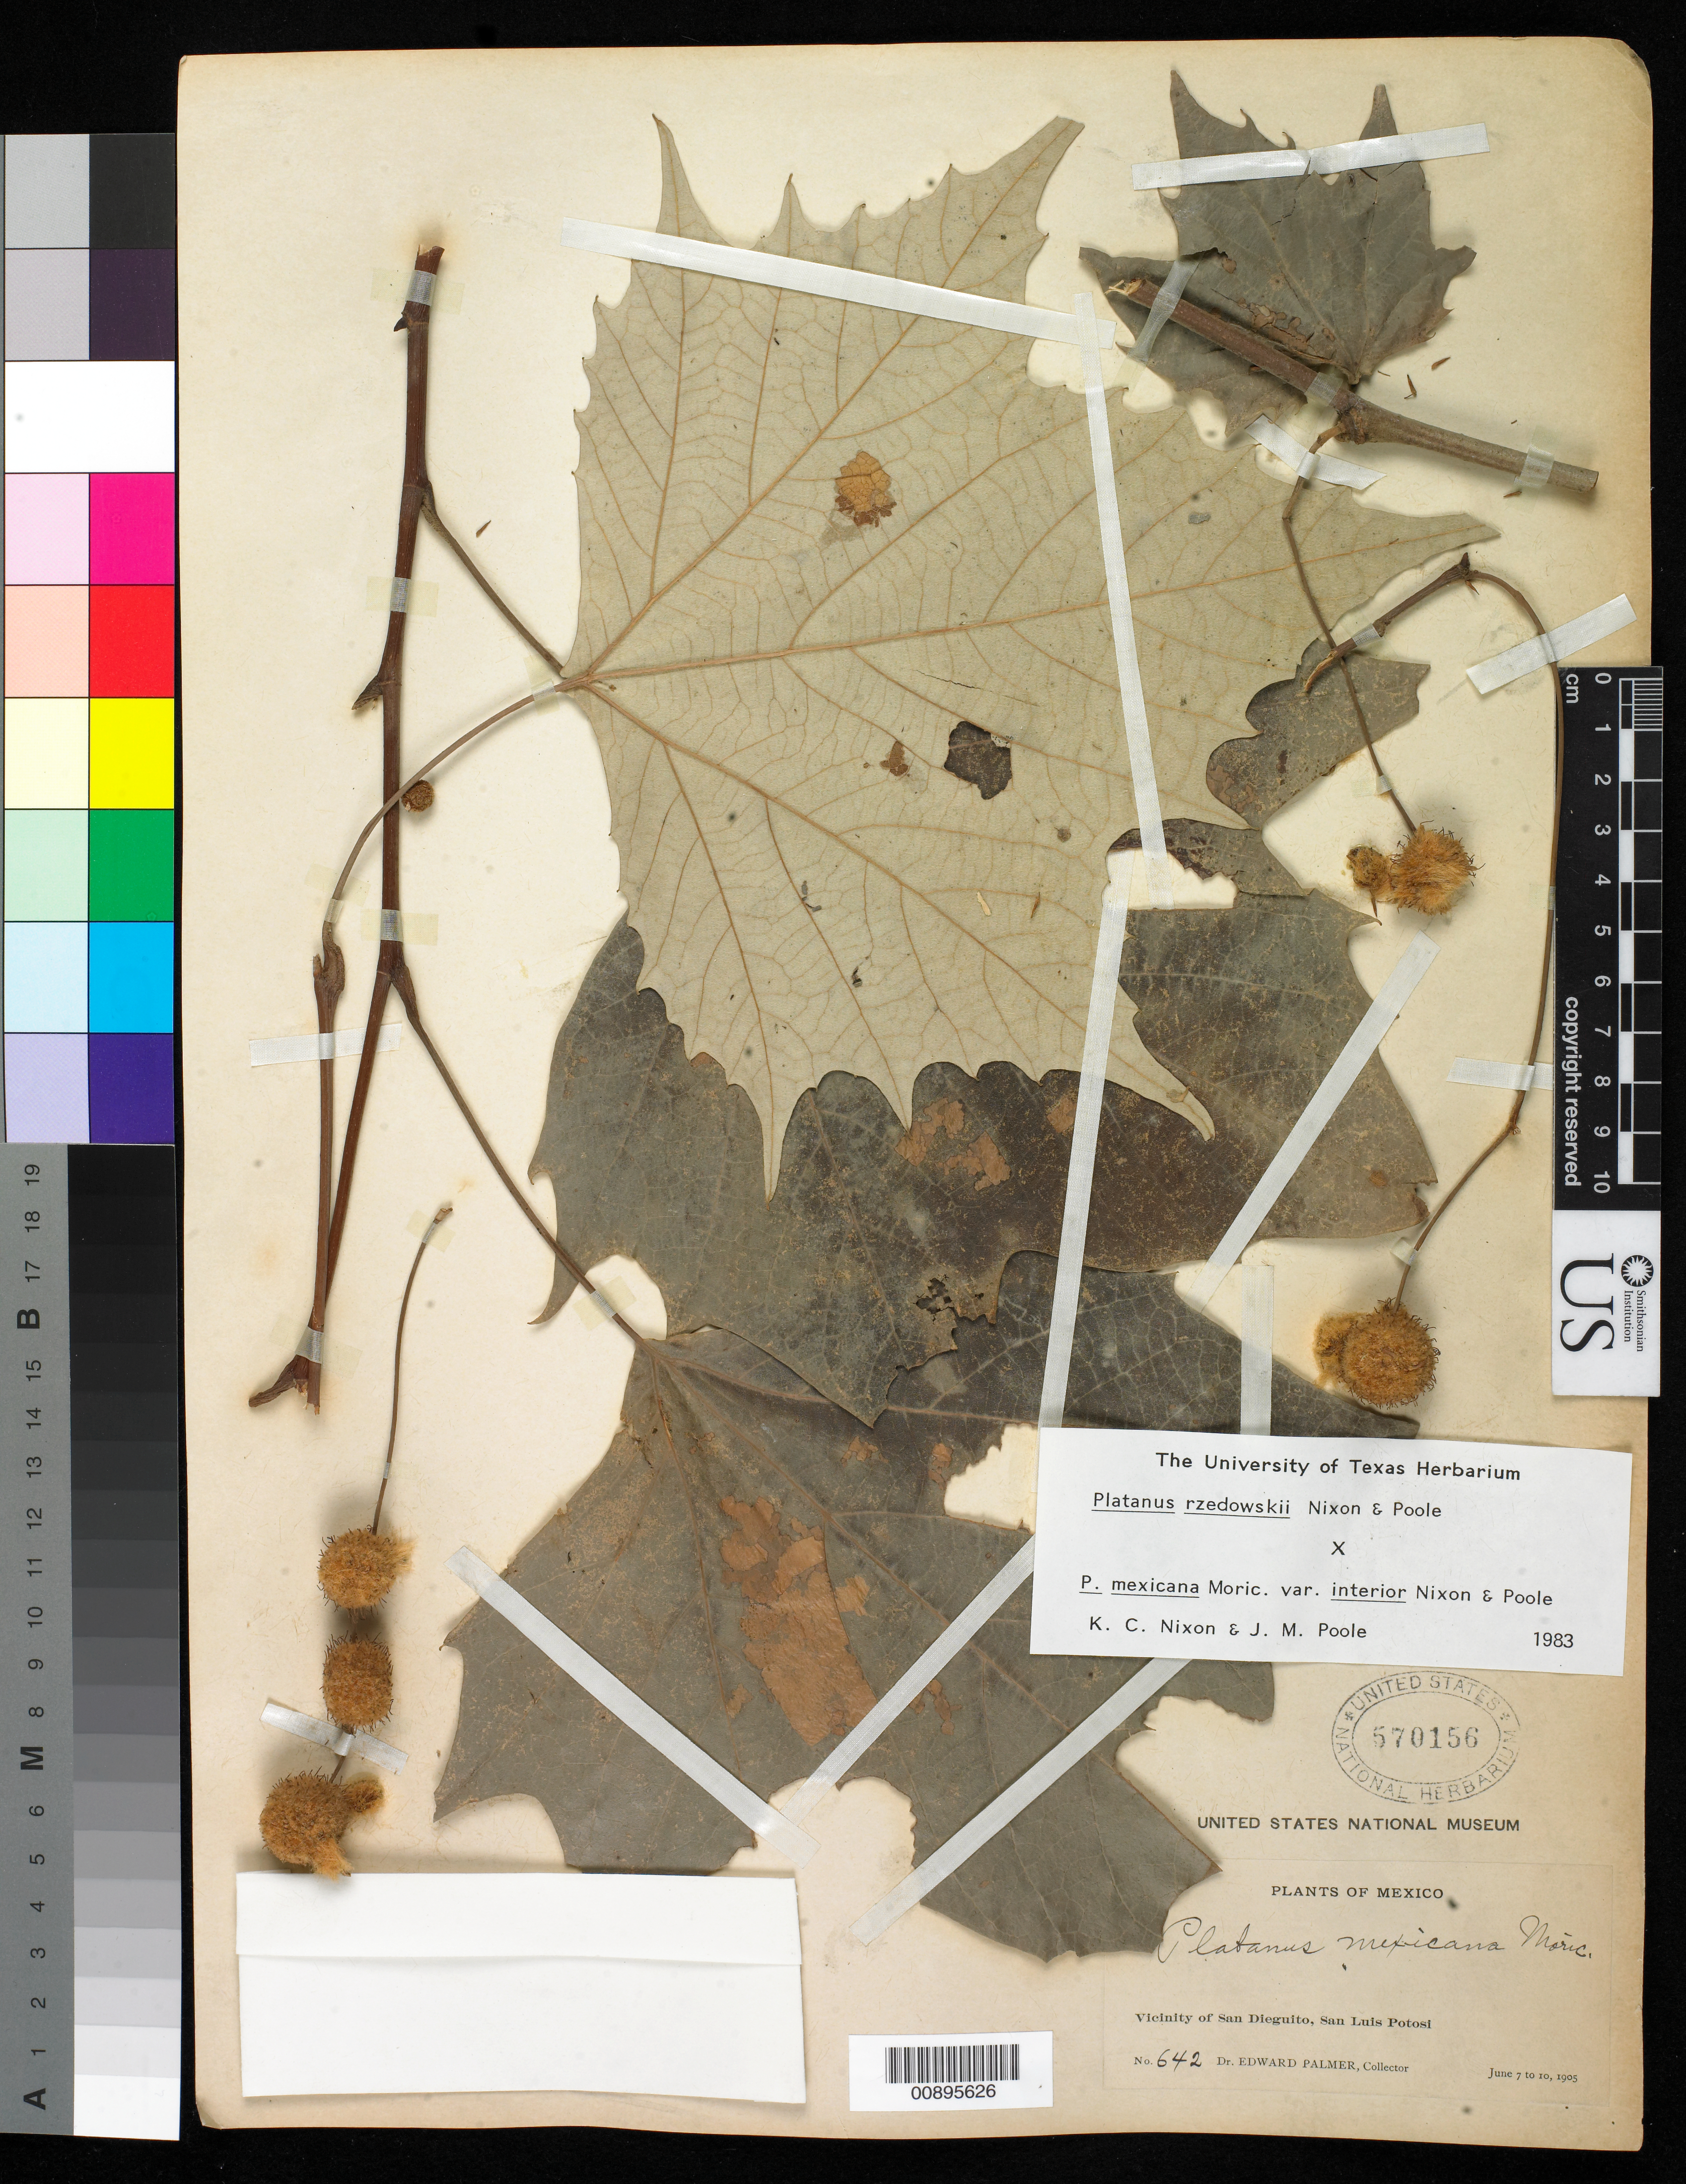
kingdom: Plantae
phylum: Tracheophyta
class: Magnoliopsida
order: Proteales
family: Platanaceae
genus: Platanus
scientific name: Platanus mexicana x P. rzedowskii Nixon & J.M. Poole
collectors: E. Palmer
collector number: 642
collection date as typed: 07 Jun 1905 to 10 Jun 1905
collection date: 1905-06-07/1905-06-10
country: Mexico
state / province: San Luis Potosí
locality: Vicinity of San Dieguito, San Luis Potosí.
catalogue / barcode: US 570156